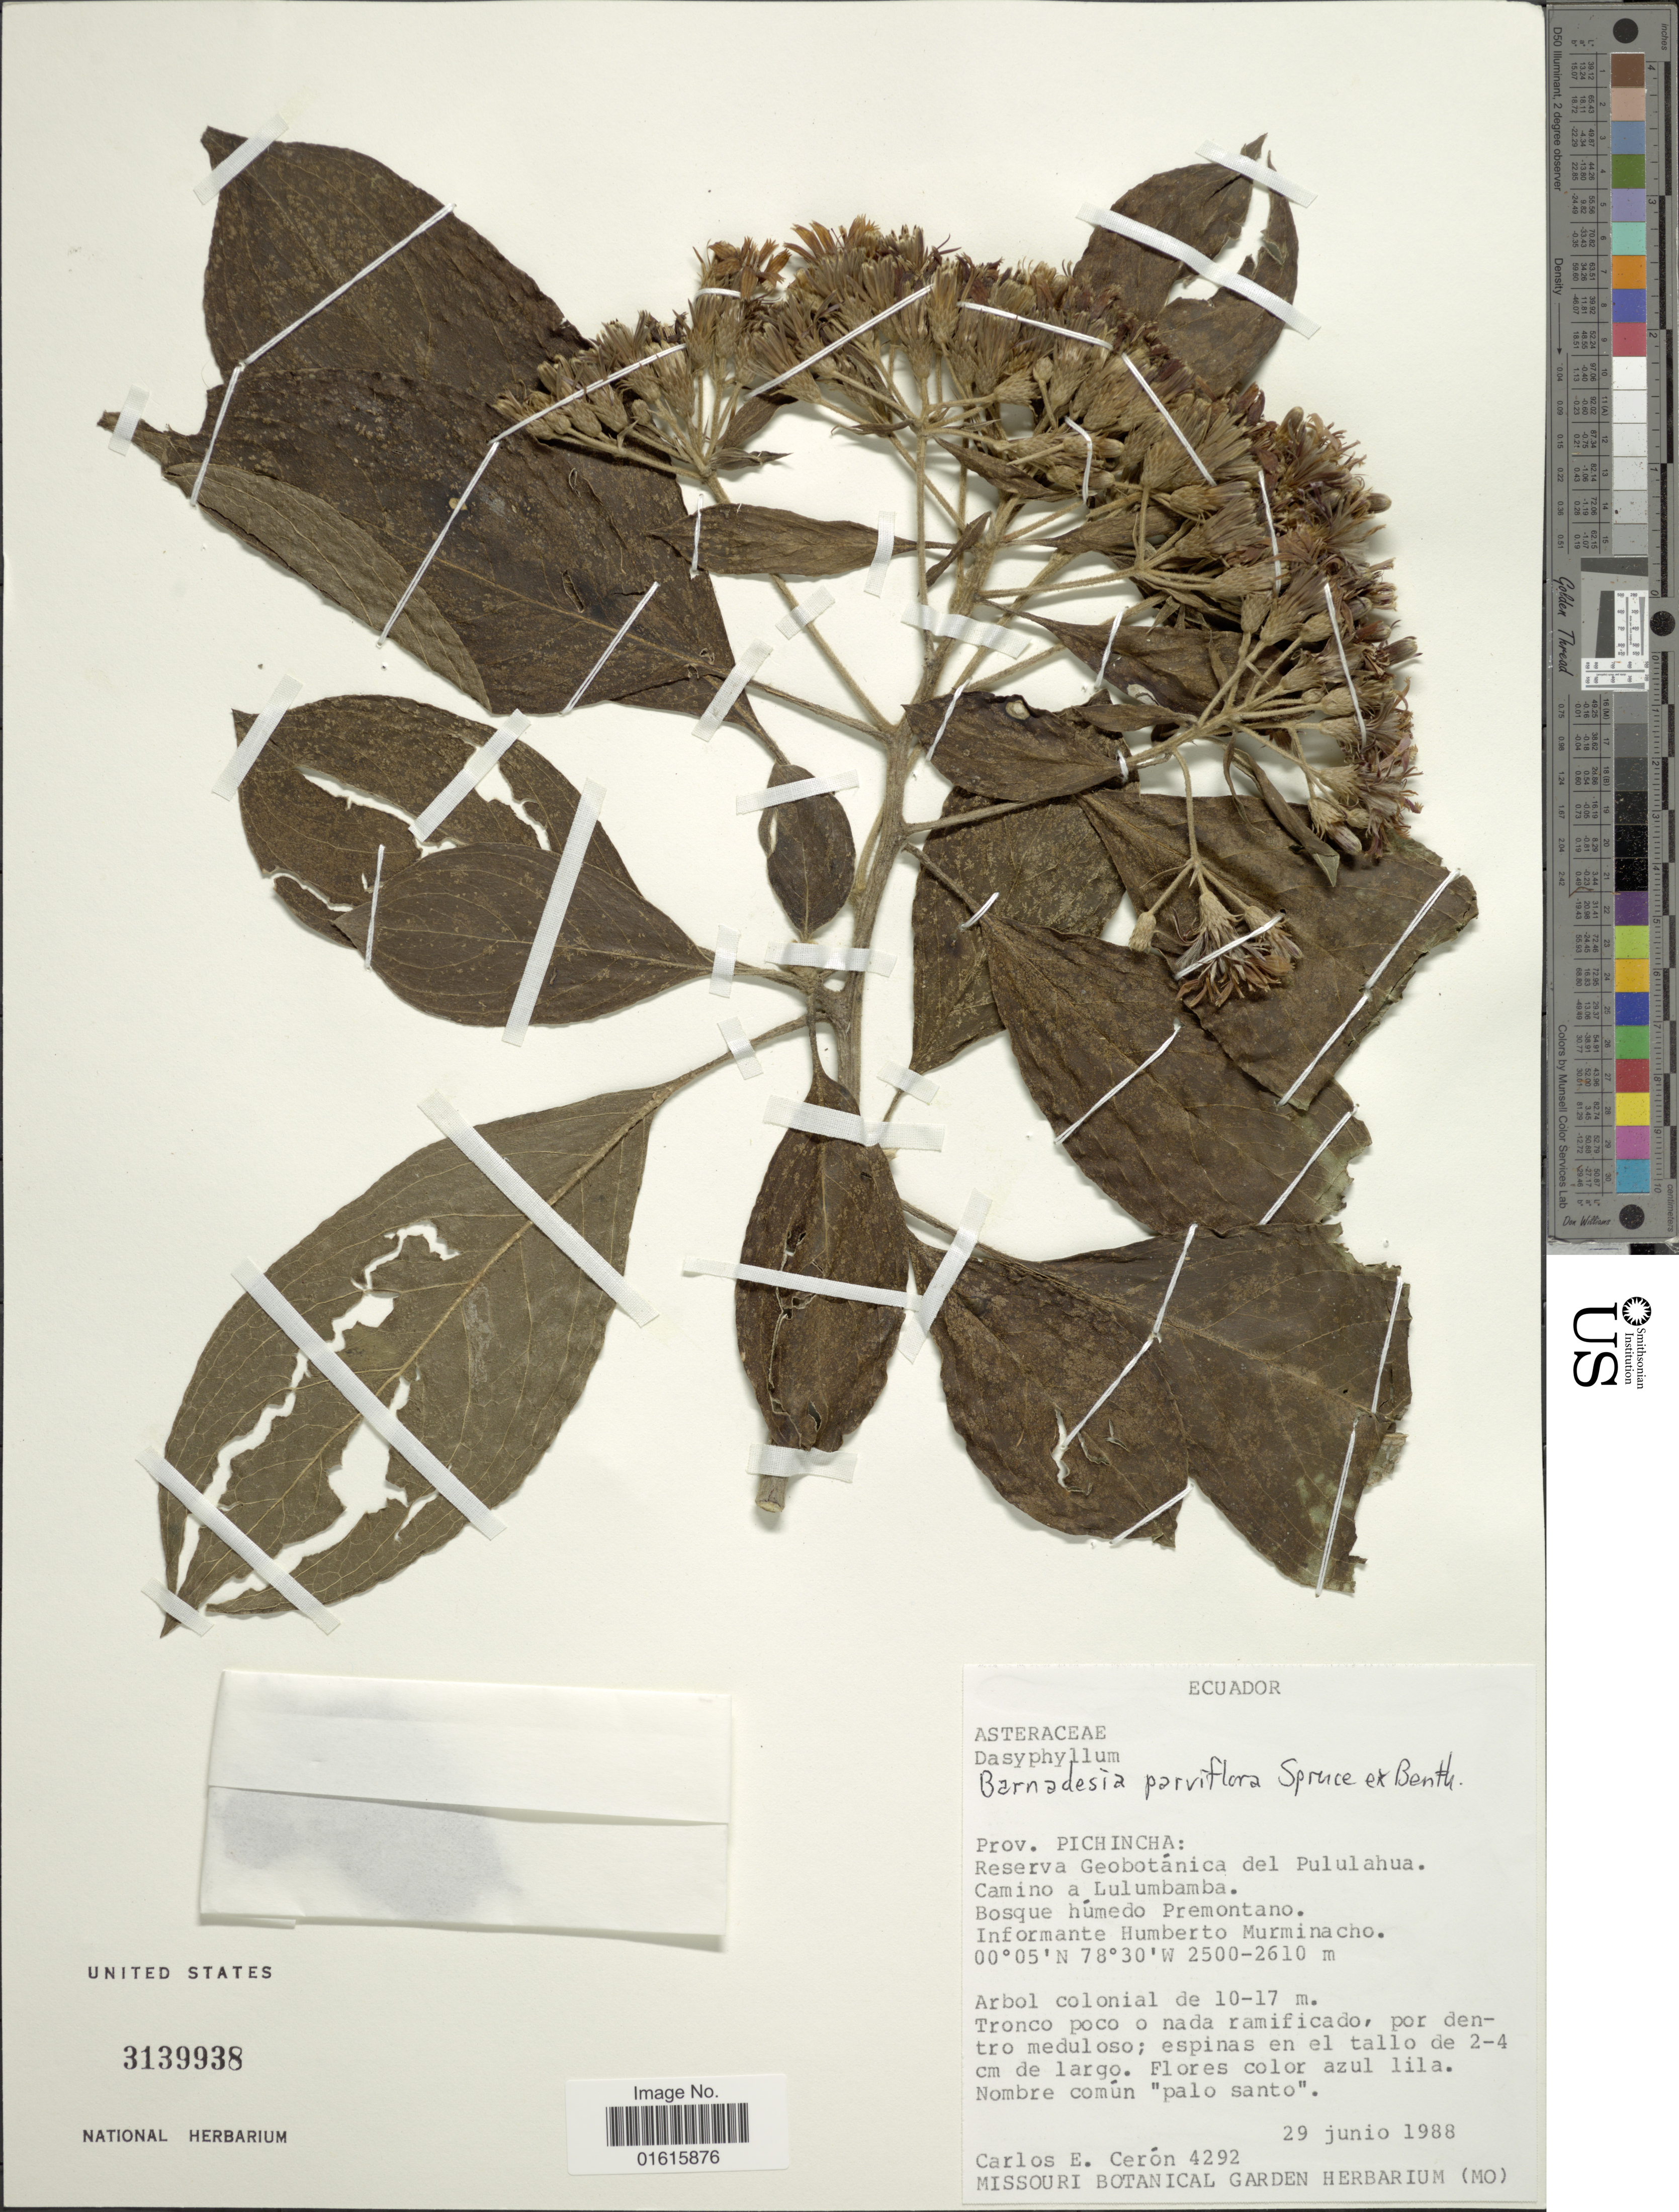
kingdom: Plantae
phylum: Tracheophyta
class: Magnoliopsida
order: Asterales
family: Asteraceae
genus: Barnadesia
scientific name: Barnadesia parviflora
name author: Spruce ex Benth. & Hook. f.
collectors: C. E. Cerón M.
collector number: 4292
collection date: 1988-06-29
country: Ecuador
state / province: Pichincha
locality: Reserva Geobotanica del Pululahua. Camino a Lululbamba. Bosque humedo Premontano. Informante Humberto Murminacho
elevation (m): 2500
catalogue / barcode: US 3139938